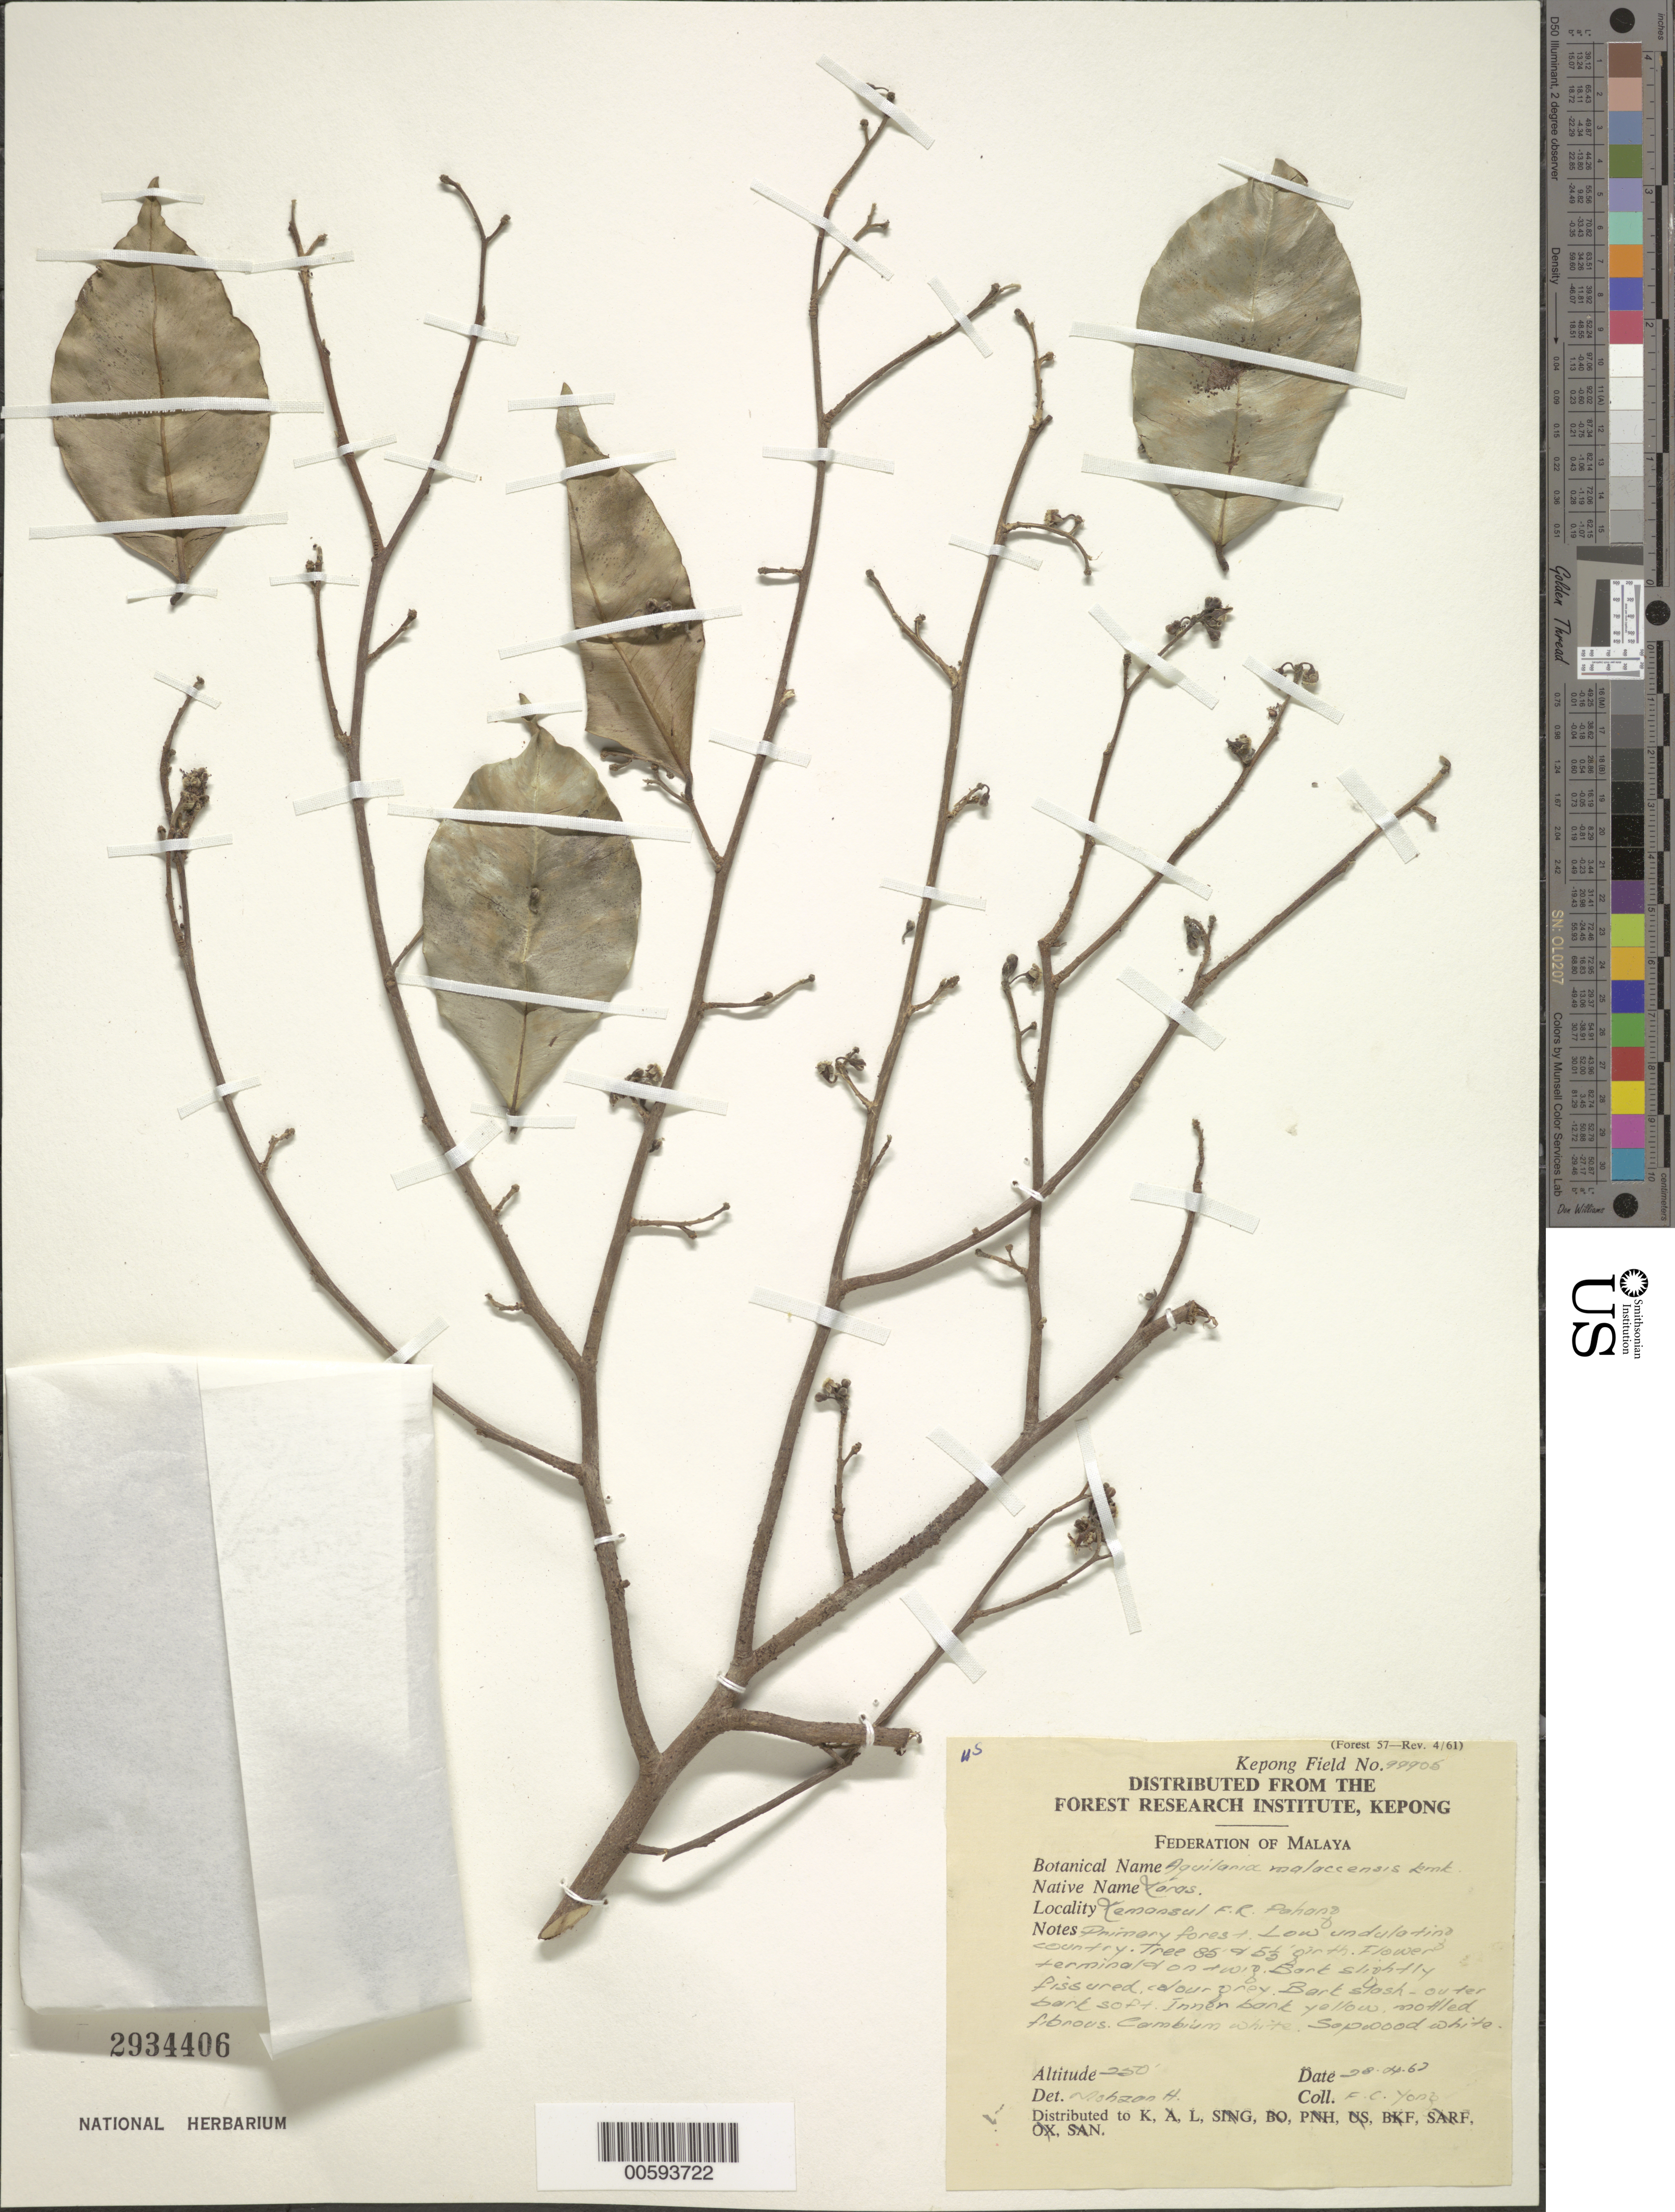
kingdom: Plantae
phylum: Tracheophyta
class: Magnoliopsida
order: Malvales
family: Thymelaeaceae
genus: Aquilaria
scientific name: Aquilaria malaccensis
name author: Lam.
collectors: F. Yong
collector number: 99905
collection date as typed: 28 Apr 1962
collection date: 1962-04-28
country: Malaysia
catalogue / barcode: US 2934406